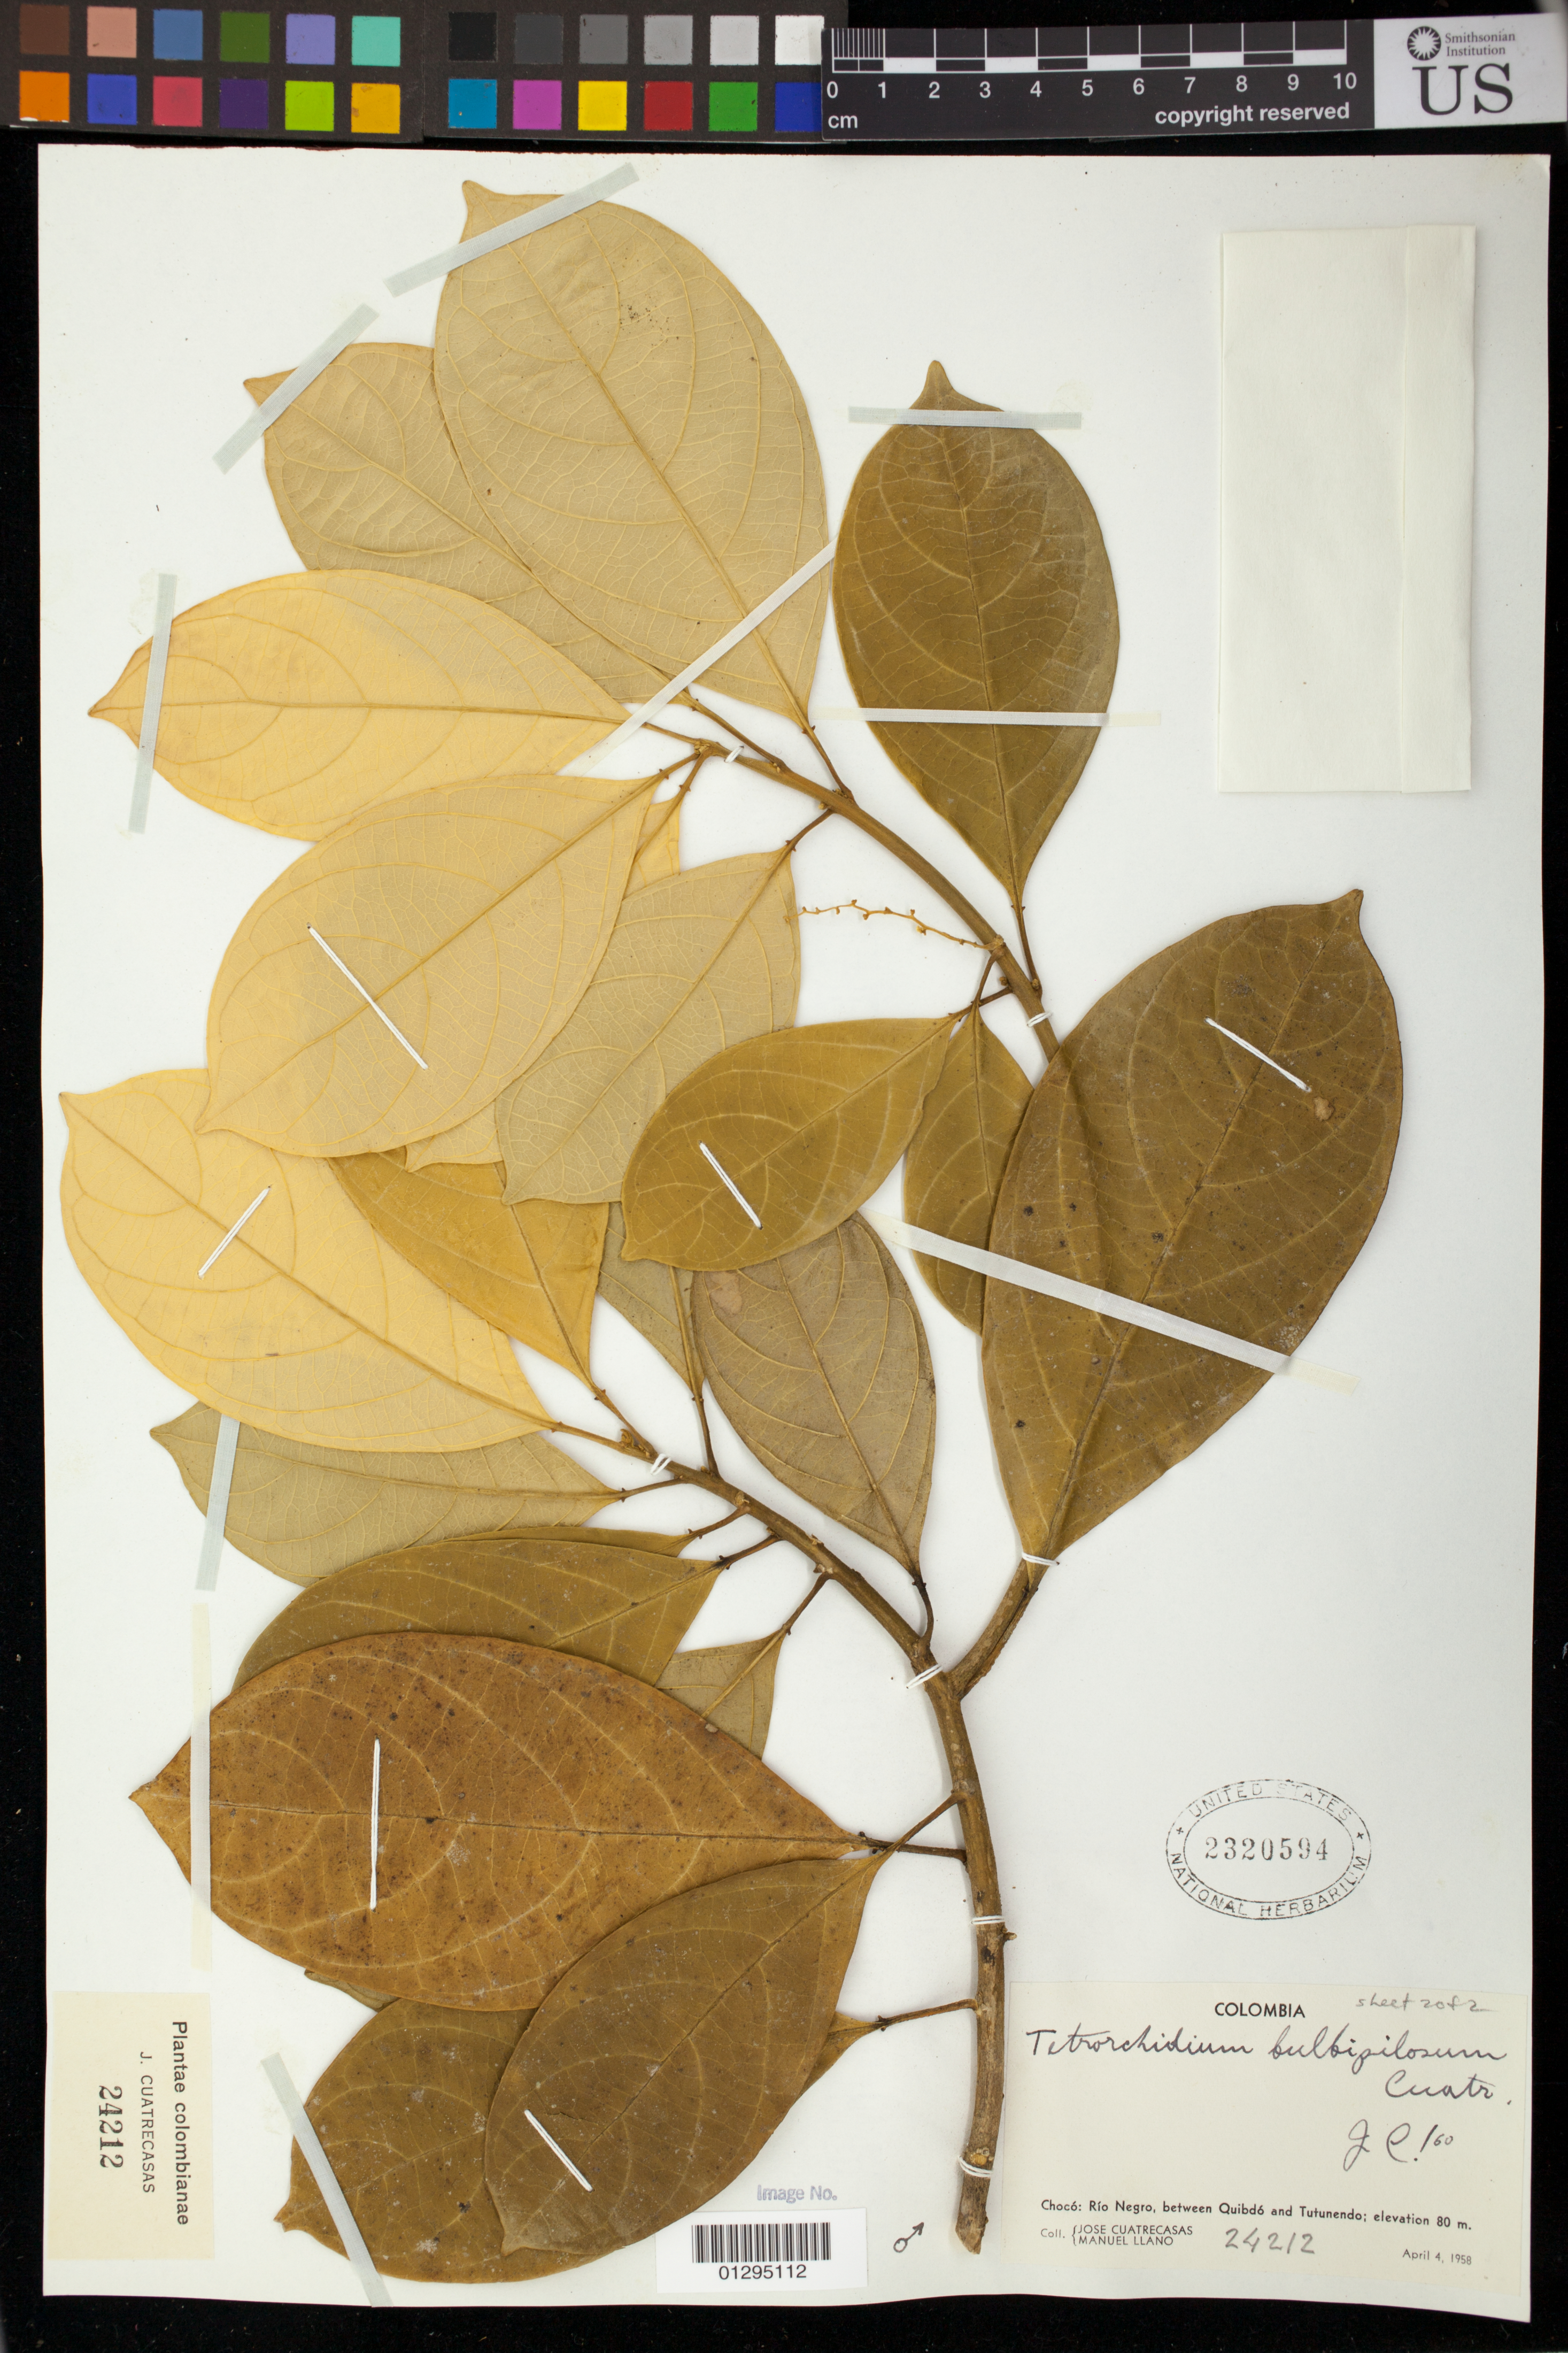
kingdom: Plantae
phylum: Tracheophyta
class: Magnoliopsida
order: Malpighiales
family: Euphorbiaceae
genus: Tetrorchidium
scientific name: Tetrorchidium bulbipilosum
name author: Cuatrec.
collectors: J. Cuatrecasas & M. Llano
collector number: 24212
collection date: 1958-04-04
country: Colombia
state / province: Chocó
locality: Rio Negro, between Quibdo and Tutunendo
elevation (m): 80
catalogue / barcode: US 2320594